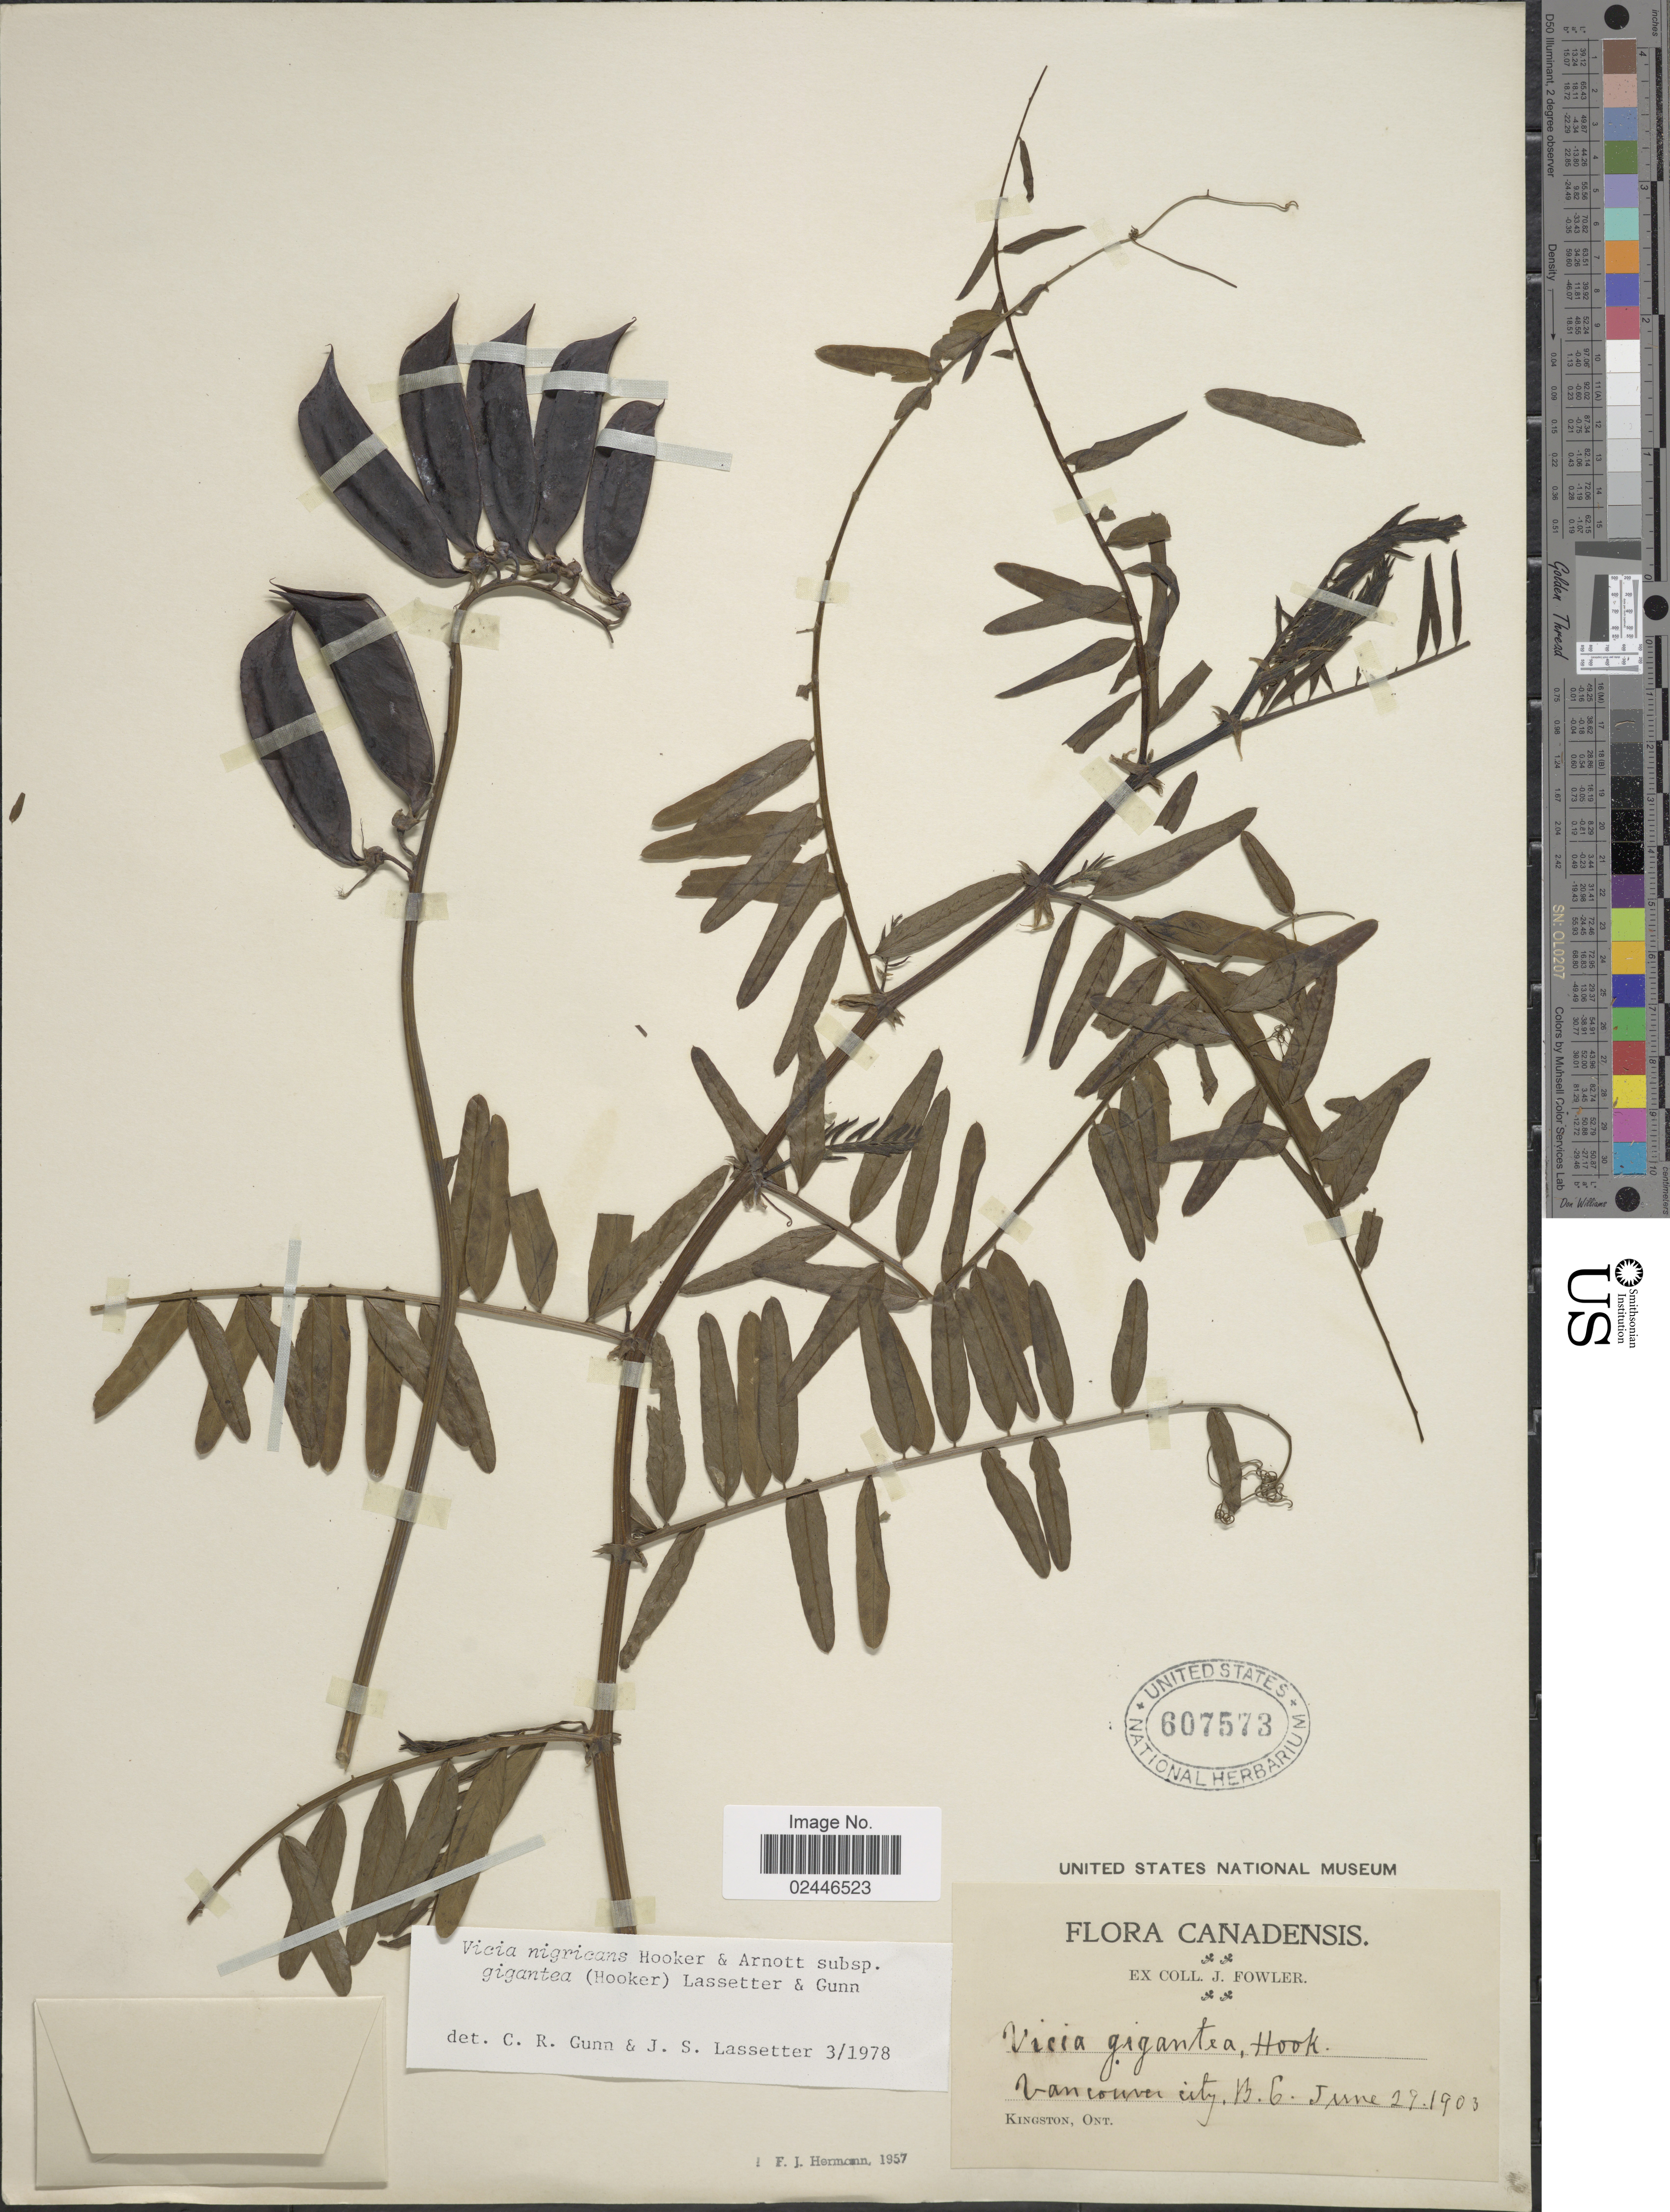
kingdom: Plantae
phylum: Tracheophyta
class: Magnoliopsida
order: Fabales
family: Fabaceae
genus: Vicia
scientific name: Vicia nigricans subsp. gigantea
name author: Hook. & Arn.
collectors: J. P. Fowler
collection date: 1903-06-29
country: Canada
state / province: British Columbia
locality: Vancouver City, B.C.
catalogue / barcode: US 607573